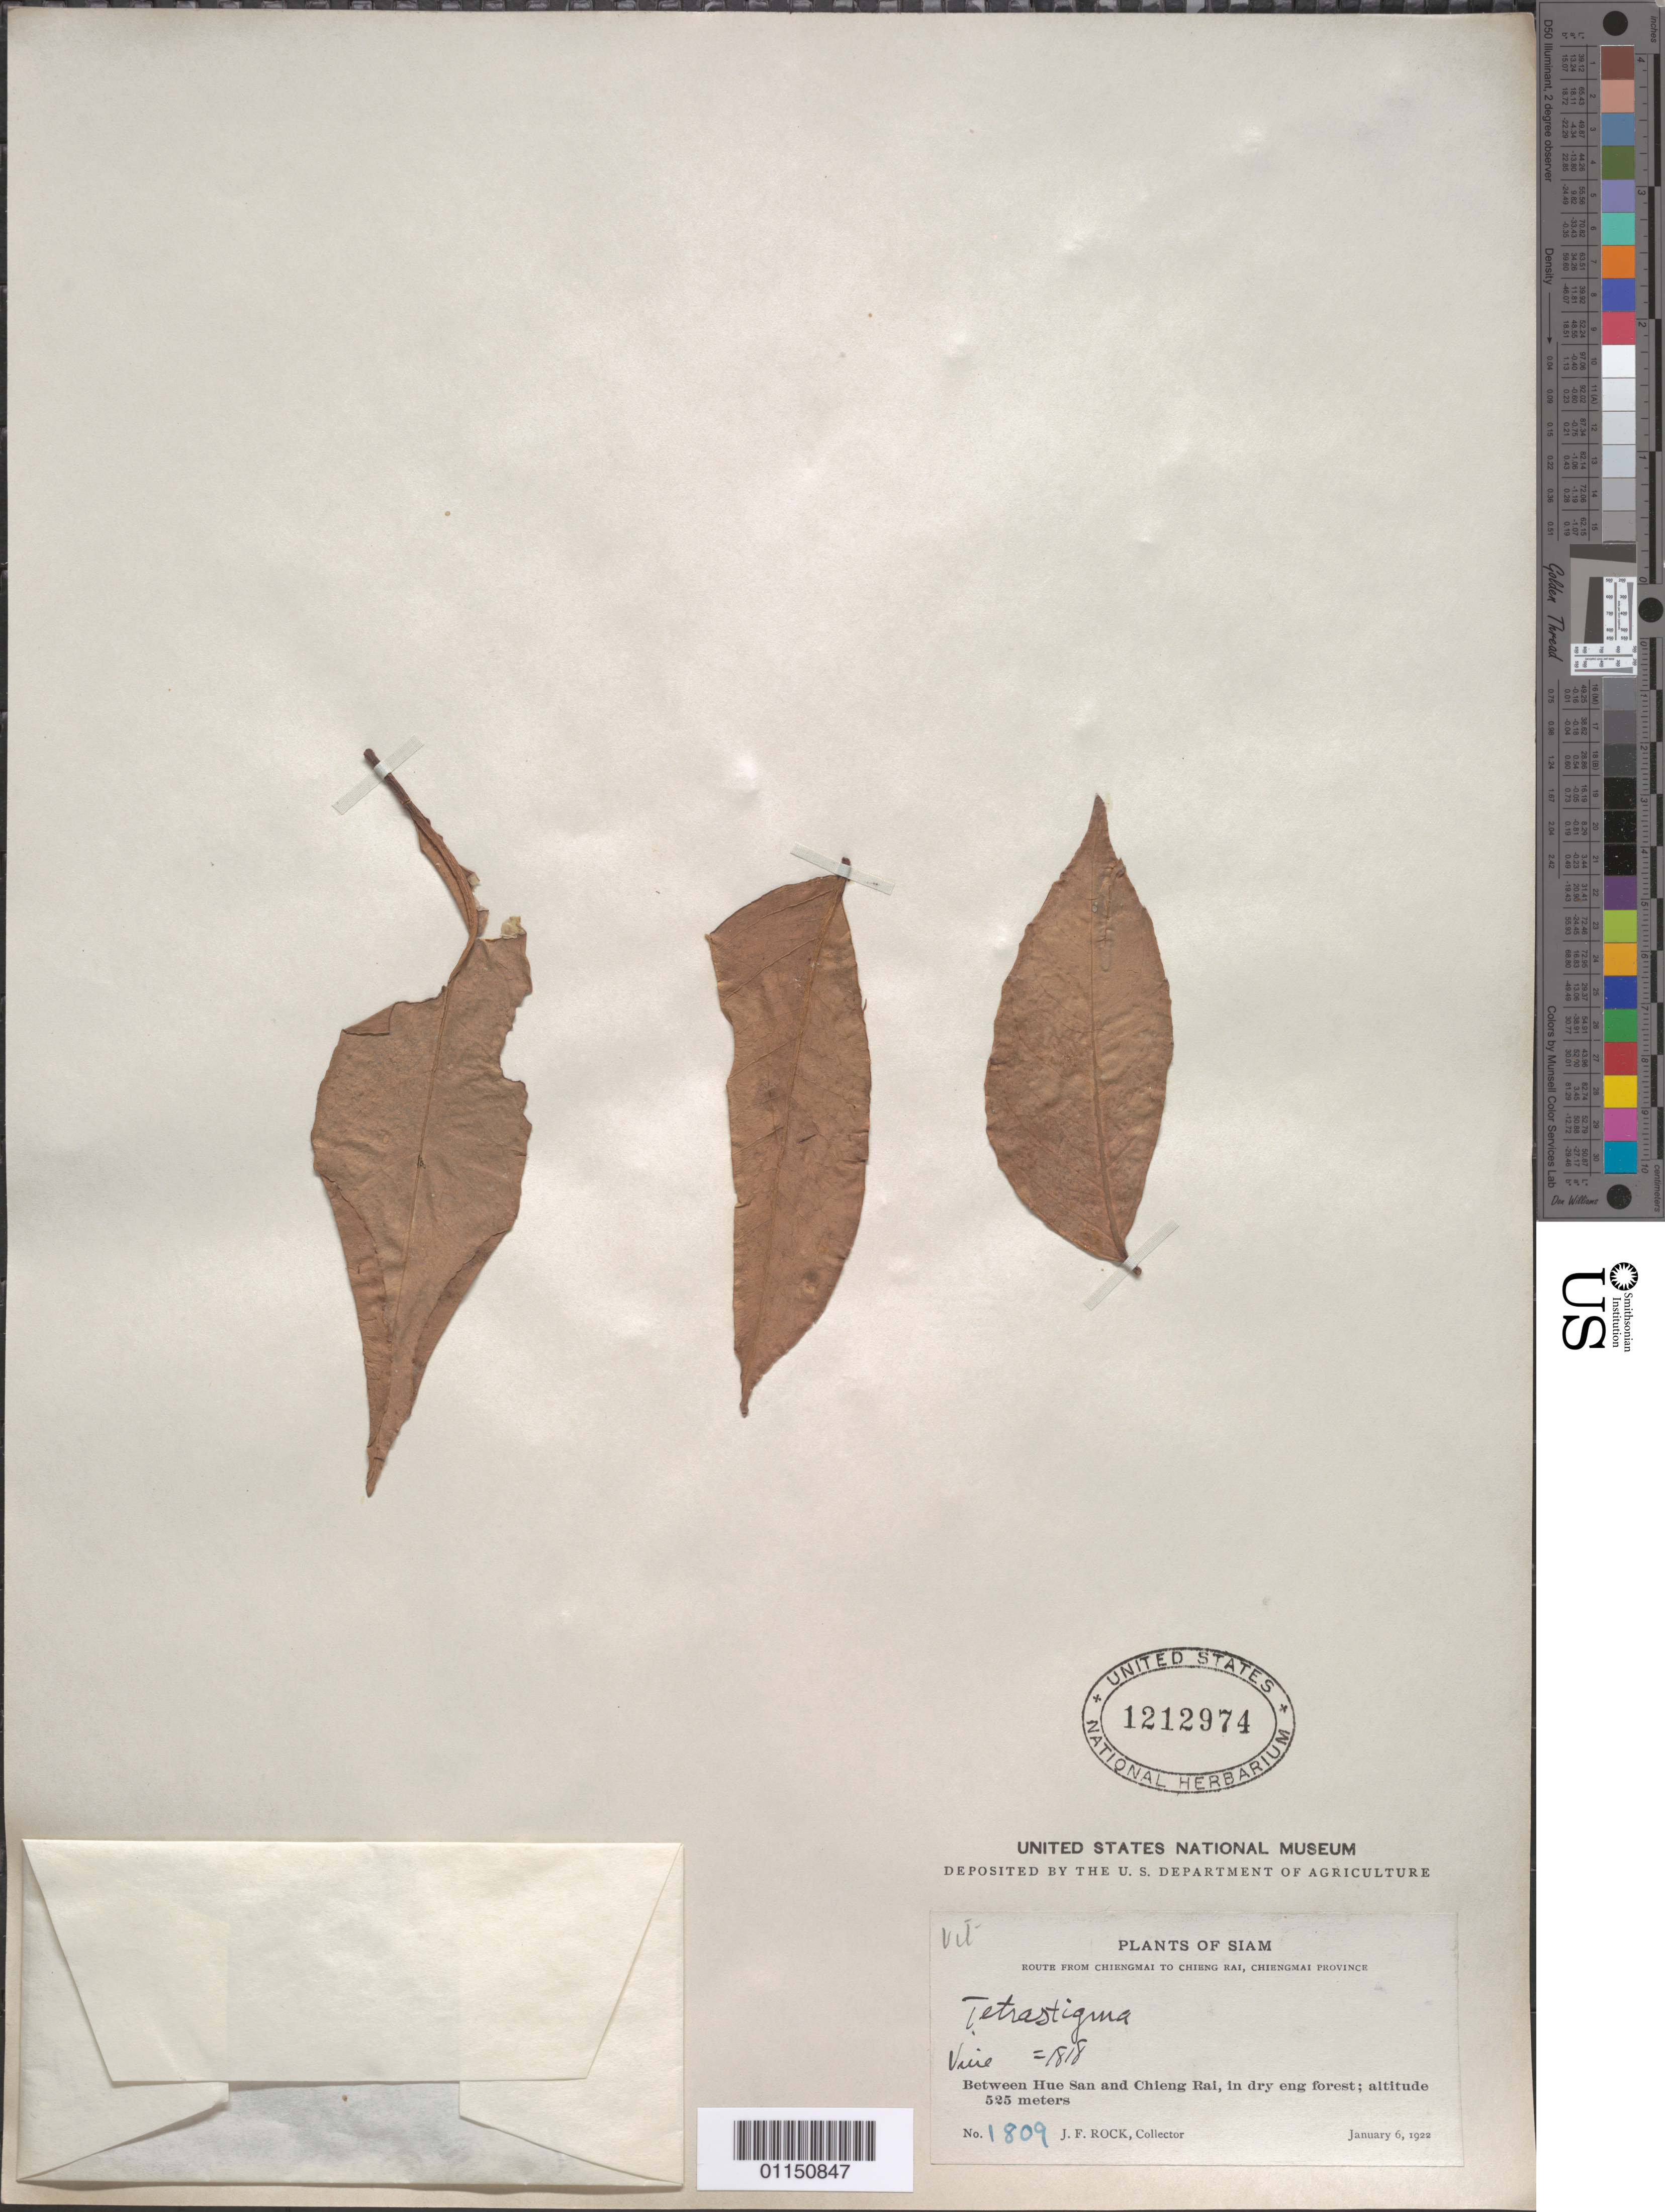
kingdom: Plantae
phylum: Tracheophyta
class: Magnoliopsida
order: Vitales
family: Vitaceae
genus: Tetrastigma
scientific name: Tetrastigma sp.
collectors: J. F. Rock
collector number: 1809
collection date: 1922-01-06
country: Thailand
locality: Between Hue San and Chieng Rai.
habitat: In dry forest.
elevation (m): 525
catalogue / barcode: US 1212974